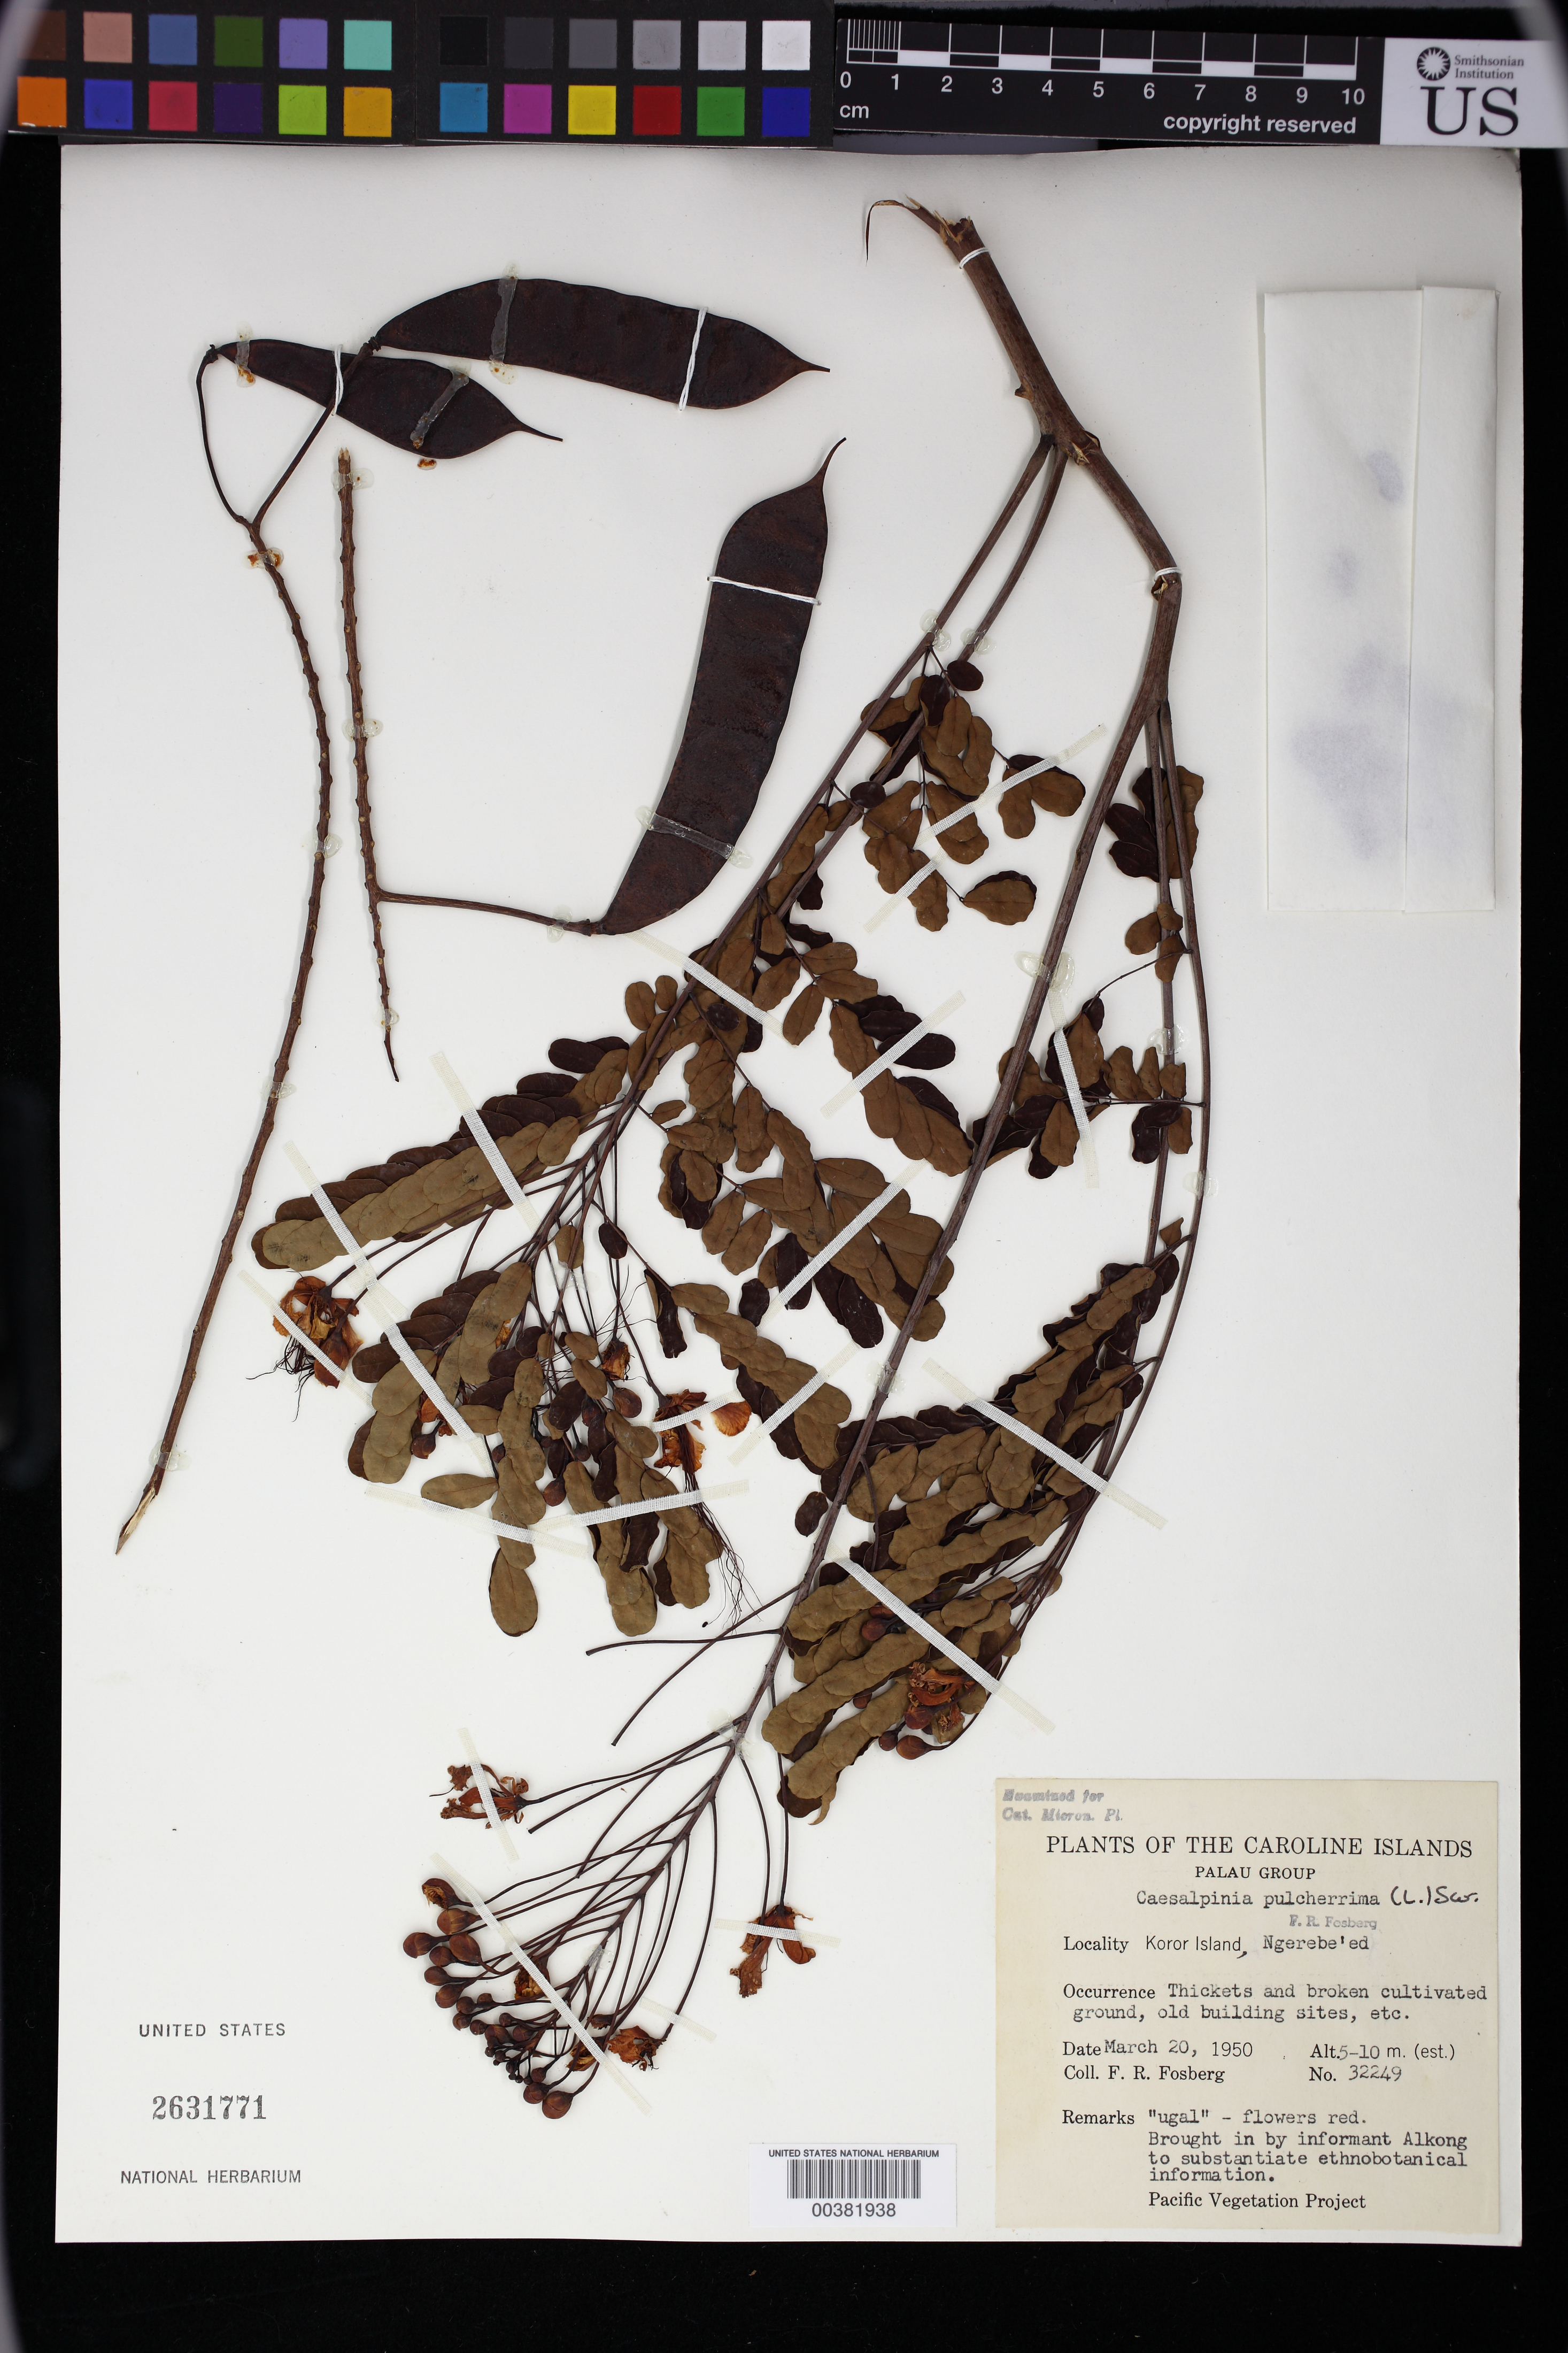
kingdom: Plantae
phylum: Tracheophyta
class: Magnoliopsida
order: Fabales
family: Fabaceae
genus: Caesalpinia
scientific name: Caesalpinia pulcherrima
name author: (L.) Sw.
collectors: F. R. Fosberg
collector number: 32249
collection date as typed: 20 Mar 1950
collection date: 1950-03-20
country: Palau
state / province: Koror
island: Oreor (Koror)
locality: Koror i., ngerebe'ed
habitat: Thickets and broken cultivated ground, old building sites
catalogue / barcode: US 2631771